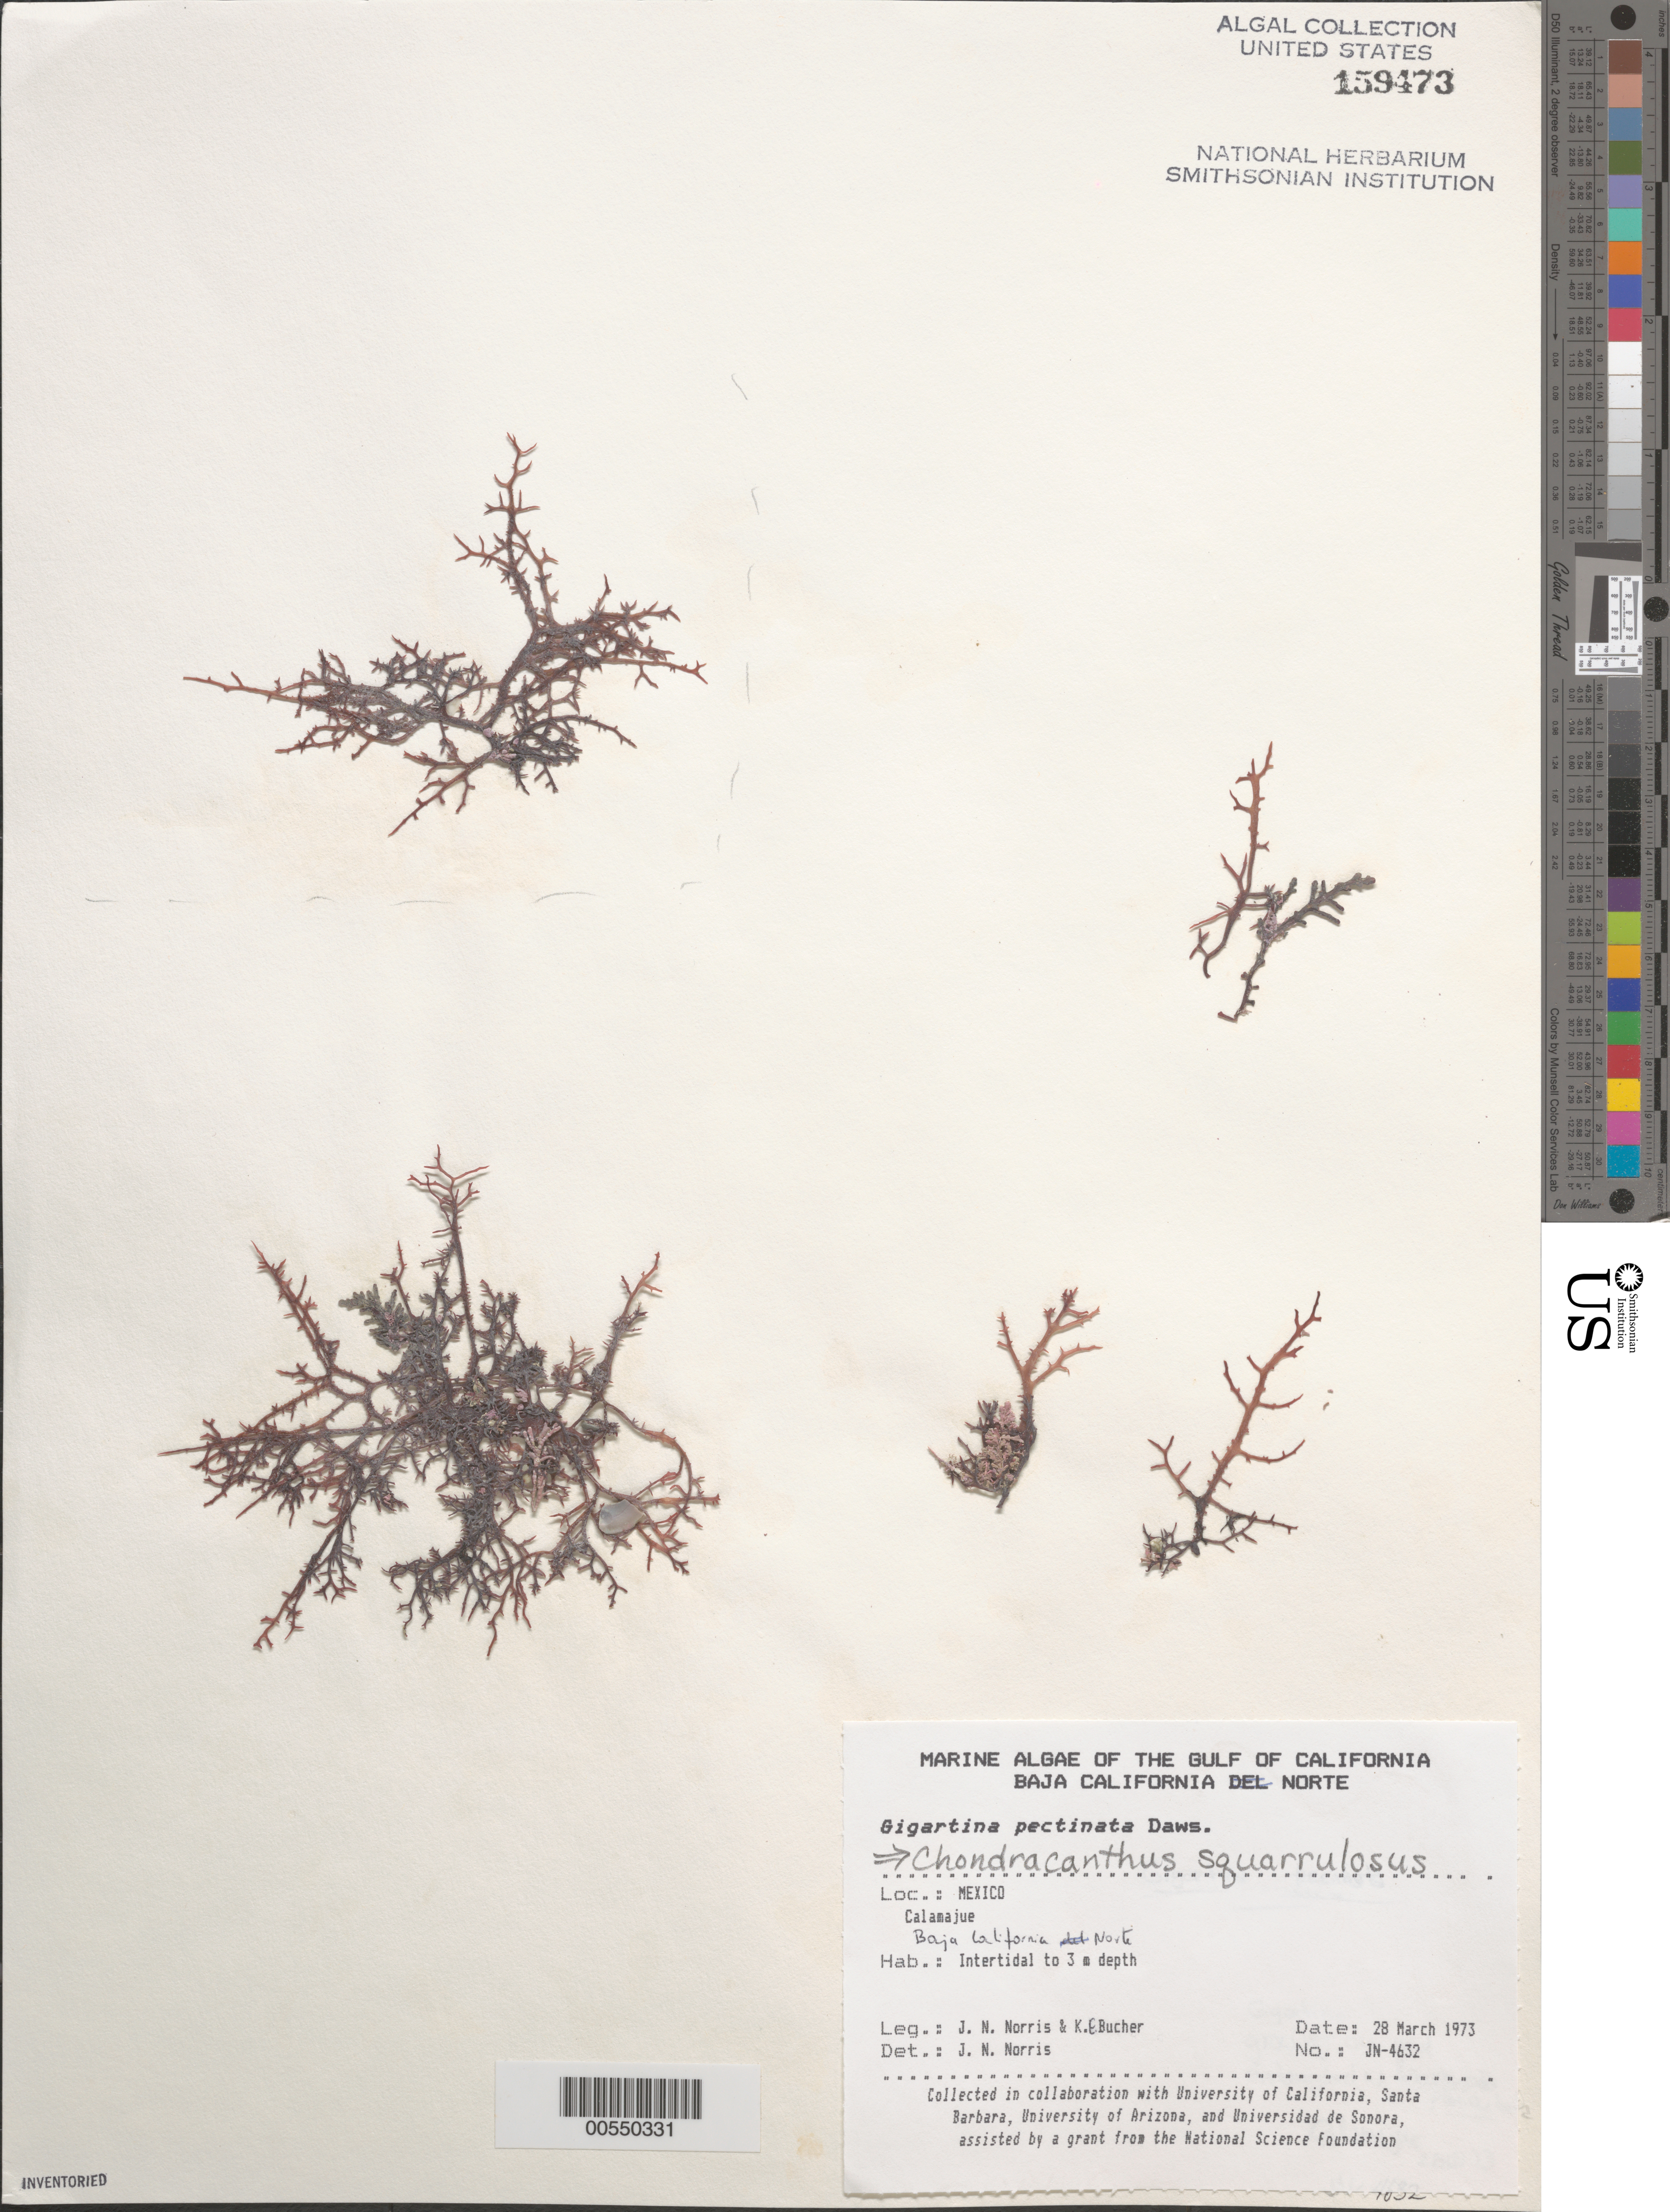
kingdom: Plantae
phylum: Rhodophyta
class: Florideophyceae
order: Gigartinales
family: Gigartinaceae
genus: Chondracanthus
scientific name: Chondracanthus squarrulosus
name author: (Setch. & N.L. Gardner) J.R. Hughey et al.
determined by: Norris, James N.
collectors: J. N. Norris & K. E. Bucher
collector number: JN-4632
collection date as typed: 28 Mar 1973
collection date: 1973-03-28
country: Mexico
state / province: Baja California Norte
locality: Calamajue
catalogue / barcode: US 159473